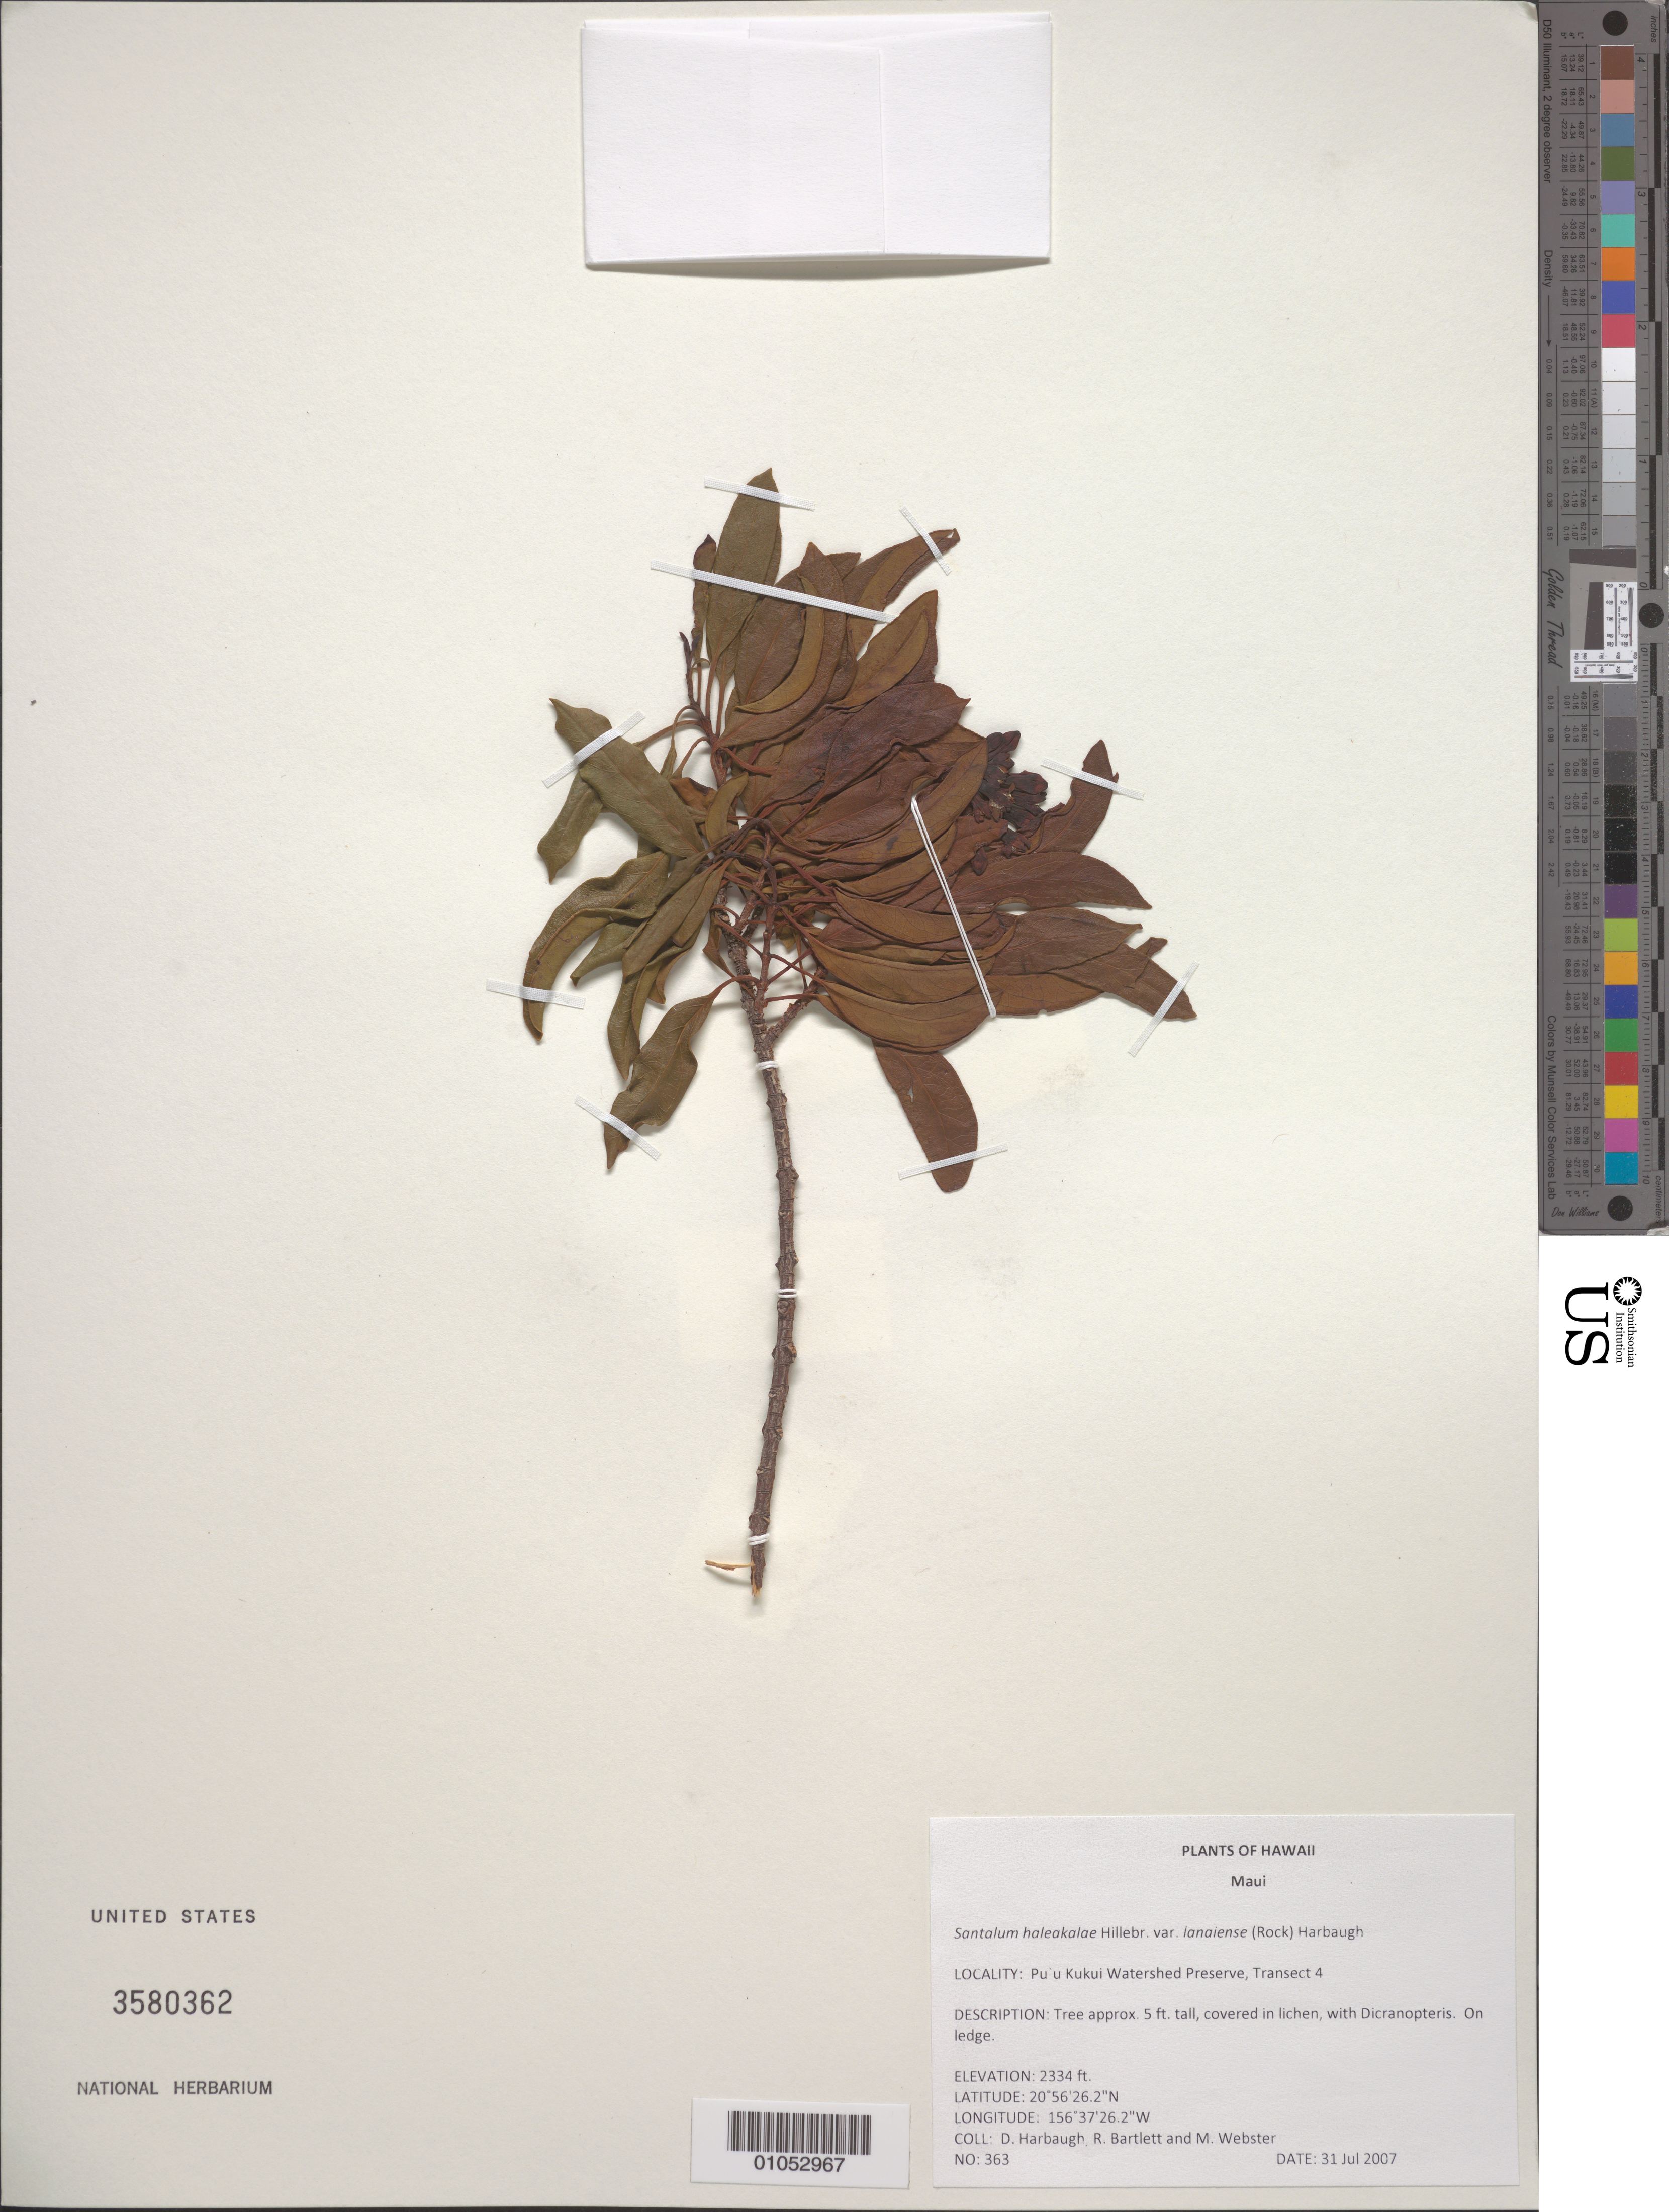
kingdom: Plantae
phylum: Tracheophyta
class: Magnoliopsida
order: Santalales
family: Santalaceae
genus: Santalum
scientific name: Santalum haleakalae var. lanaiense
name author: (Rock) Harbaugh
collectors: D. Harbaugh, R. Bartlett & M. Webster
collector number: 363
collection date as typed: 31 Jul 2007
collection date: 2007-07-31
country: United States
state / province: Hawaii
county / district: Maui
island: Maui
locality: Puu Kukui watershed Preserve, Transect 4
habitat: On ledge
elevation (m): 711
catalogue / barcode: US 3580362